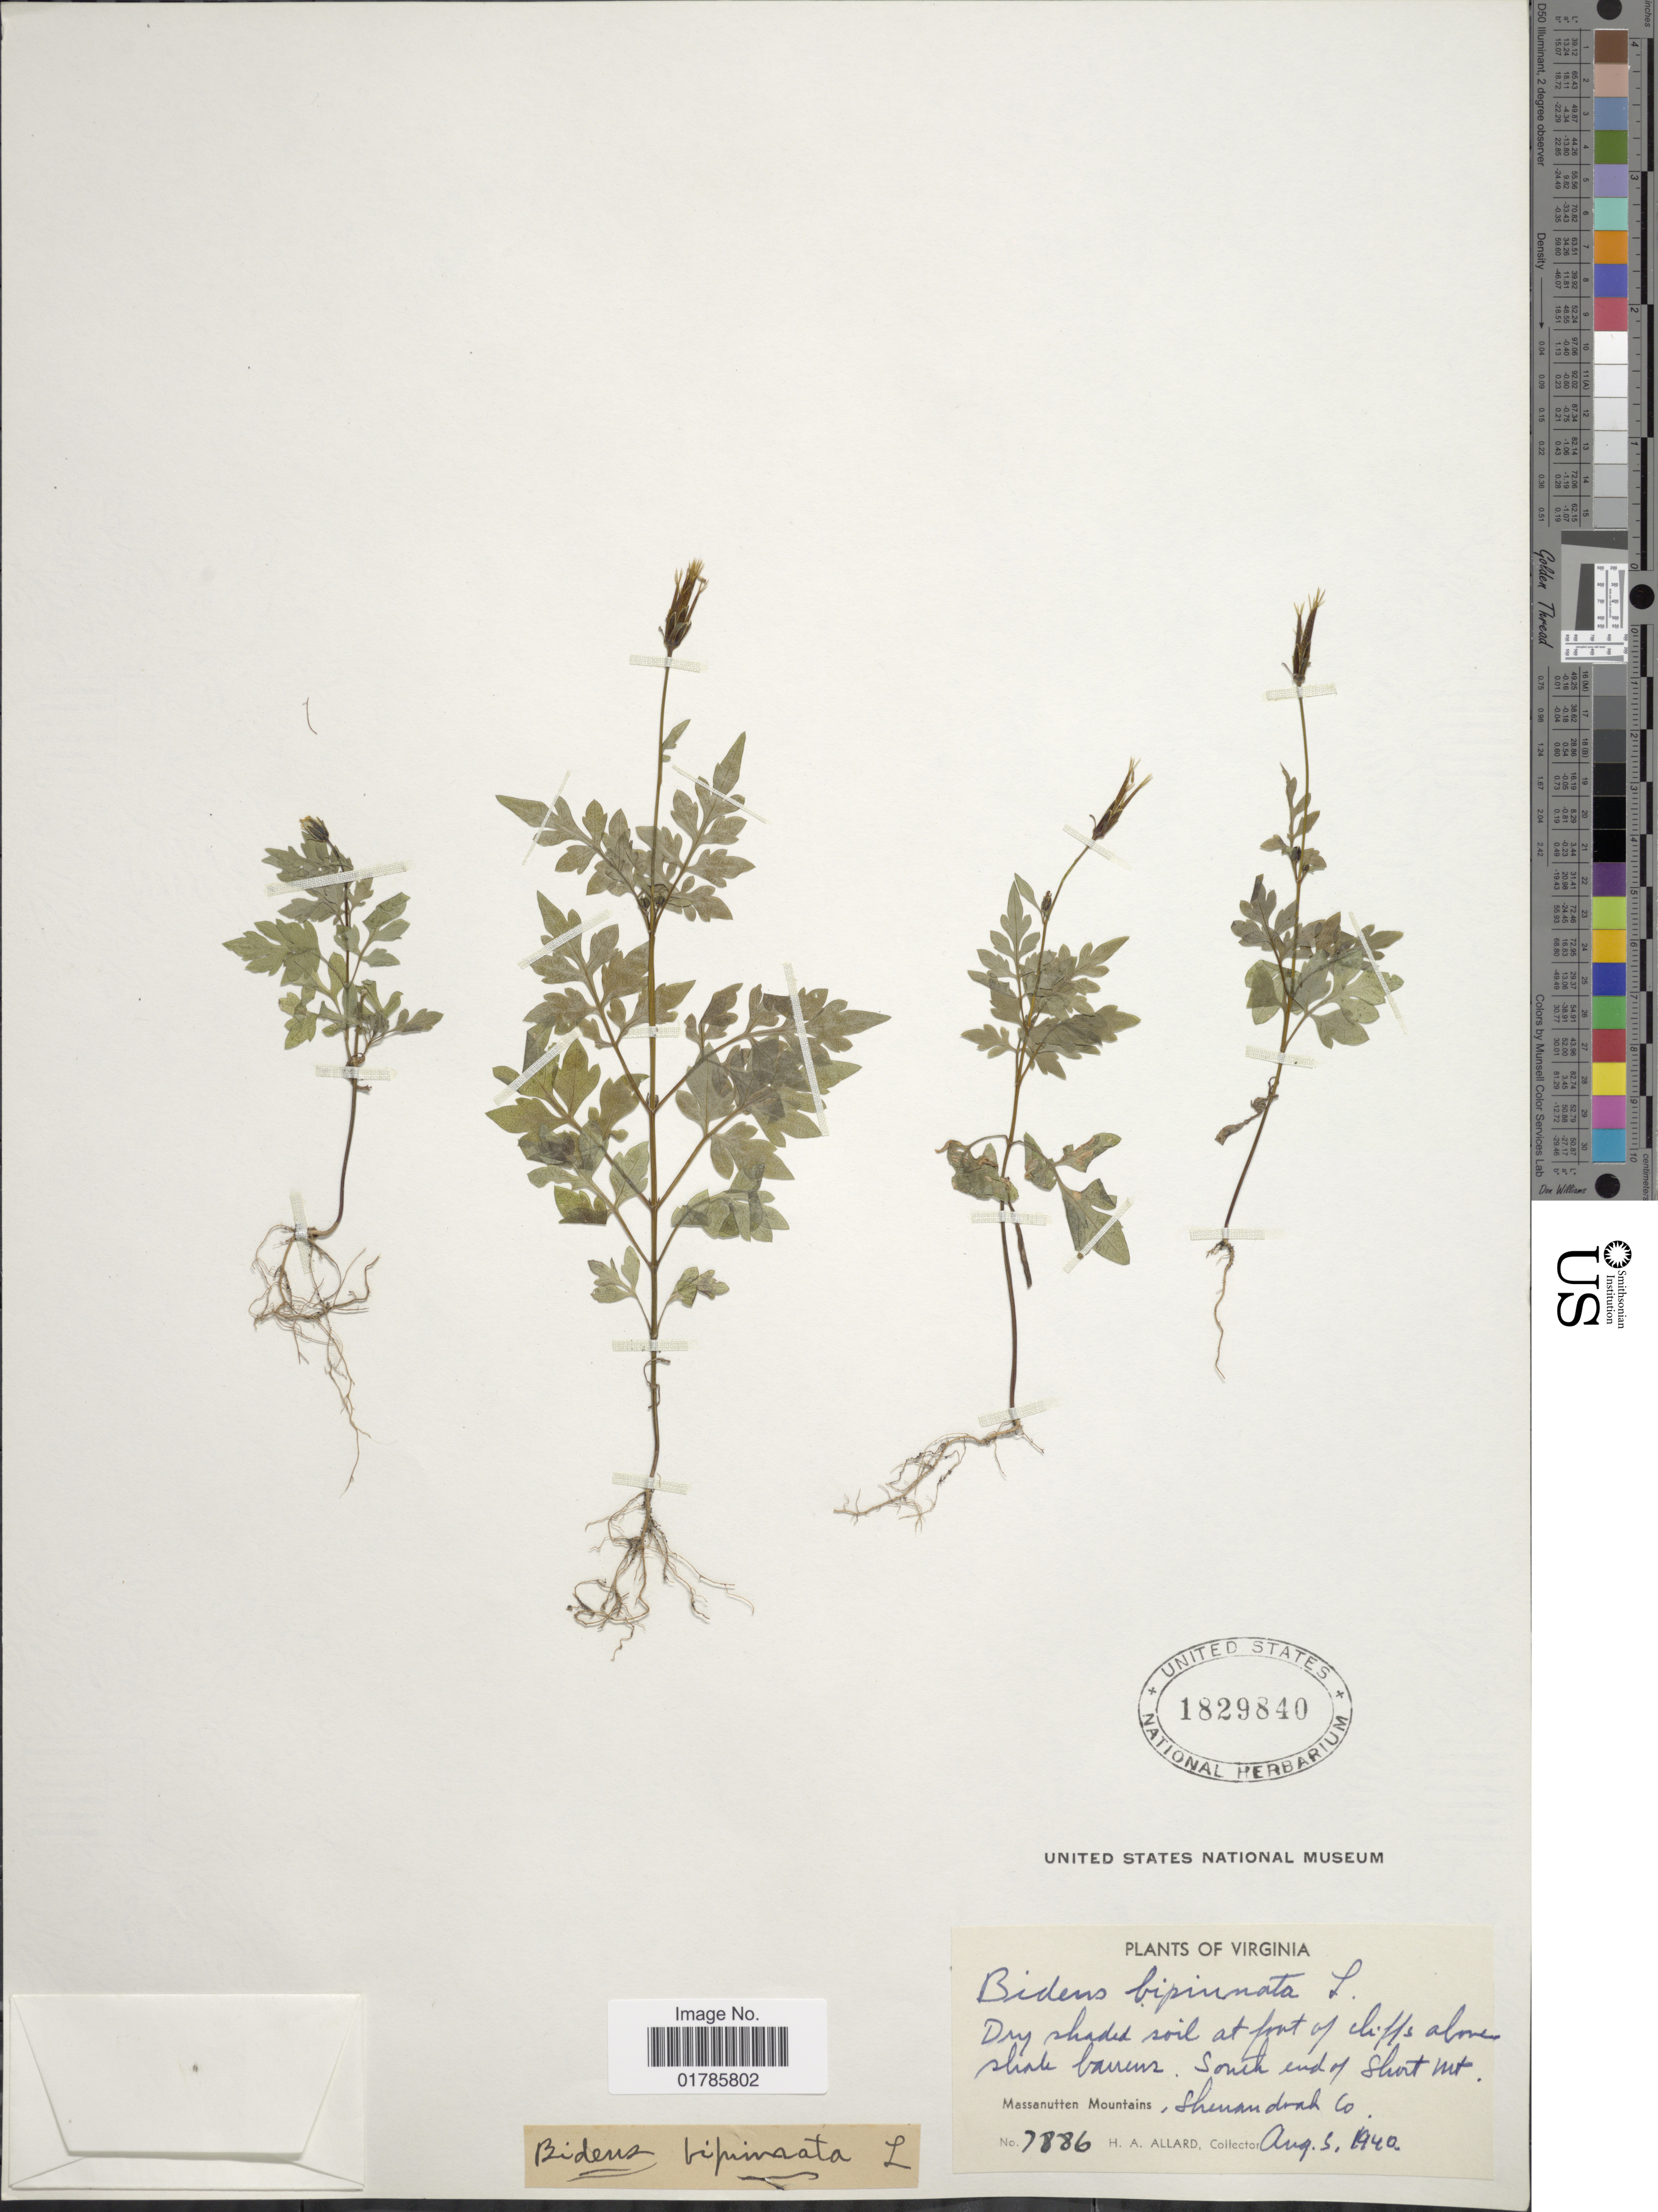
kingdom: Plantae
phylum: Tracheophyta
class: Magnoliopsida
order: Asterales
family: Asteraceae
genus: Bidens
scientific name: Bidens bipinnata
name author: L.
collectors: H. A. Allard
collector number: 7886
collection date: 1940-08-05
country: United States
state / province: Virginia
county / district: Shenandoah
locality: South end of Short mt., Massanutten Mountains, Shenandoah Co.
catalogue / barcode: US 1829840